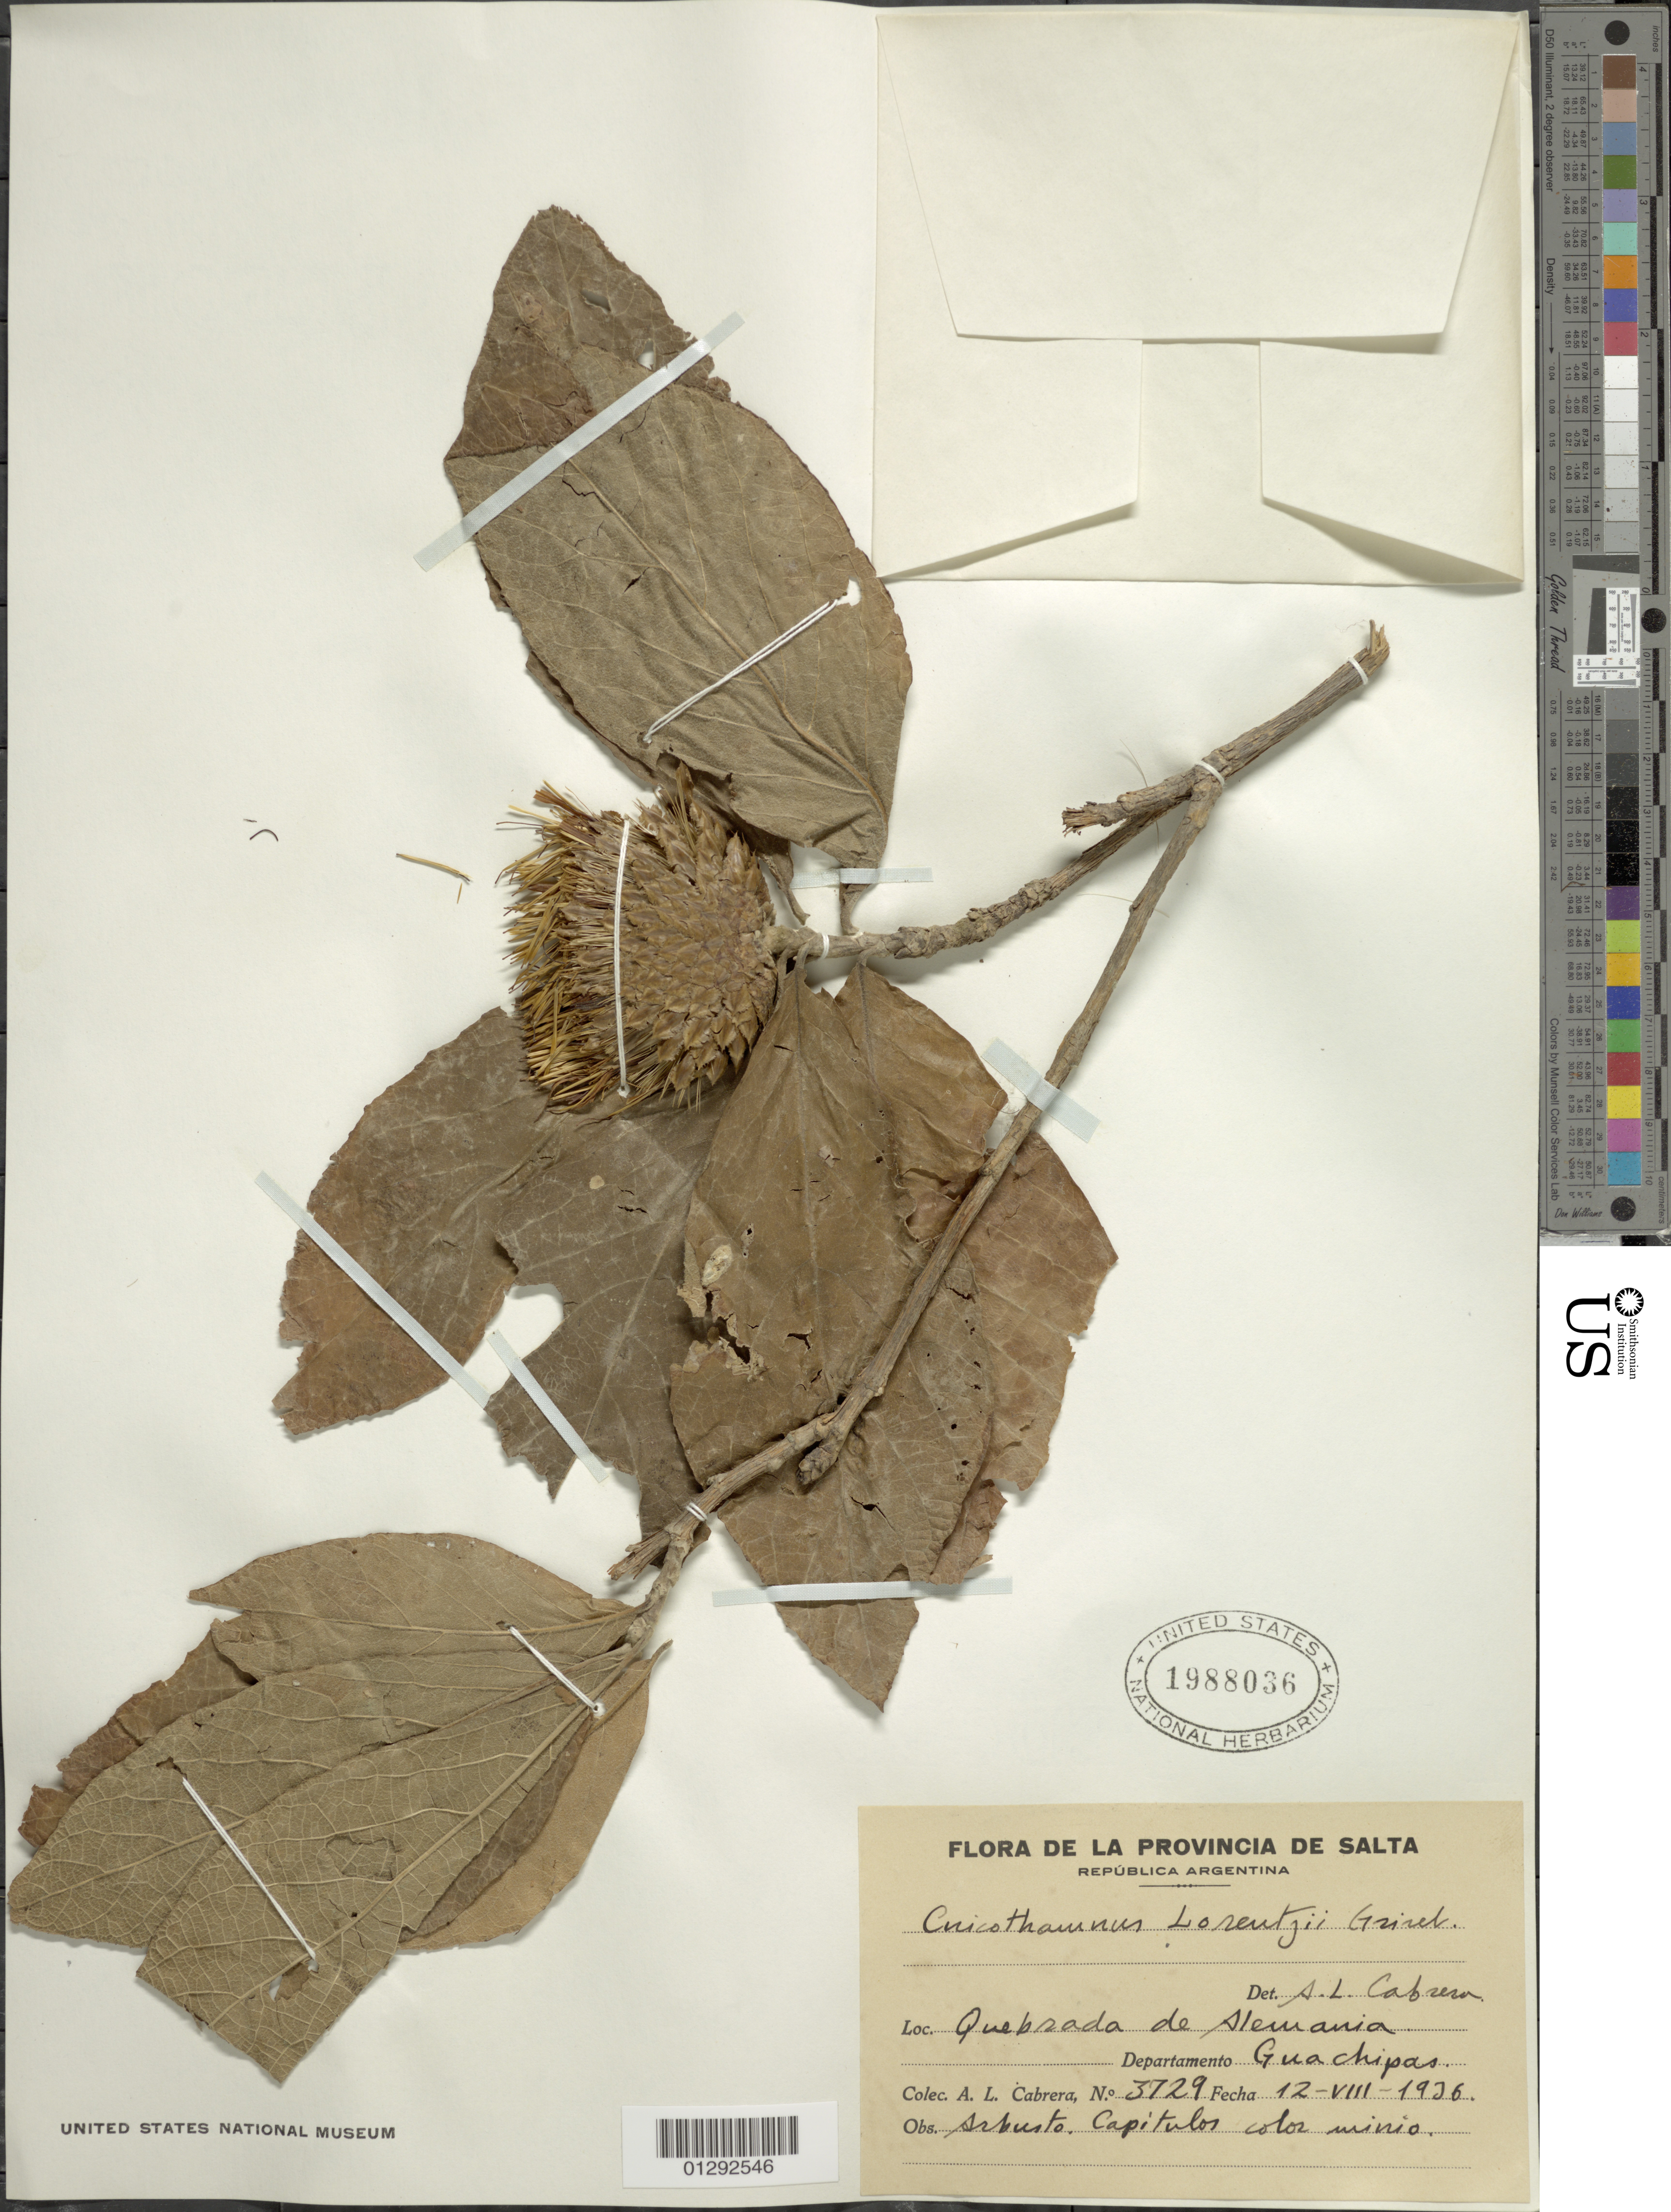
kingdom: Plantae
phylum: Tracheophyta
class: Magnoliopsida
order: Asterales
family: Asteraceae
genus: Cnicothamnus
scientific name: Cnicothamnus lorentzii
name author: Griseb.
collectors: A. L. Cabrera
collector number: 3729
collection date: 1936-08-12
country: Argentina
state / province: Salta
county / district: Guachipas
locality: Quebrada de Alemania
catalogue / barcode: US 1988036